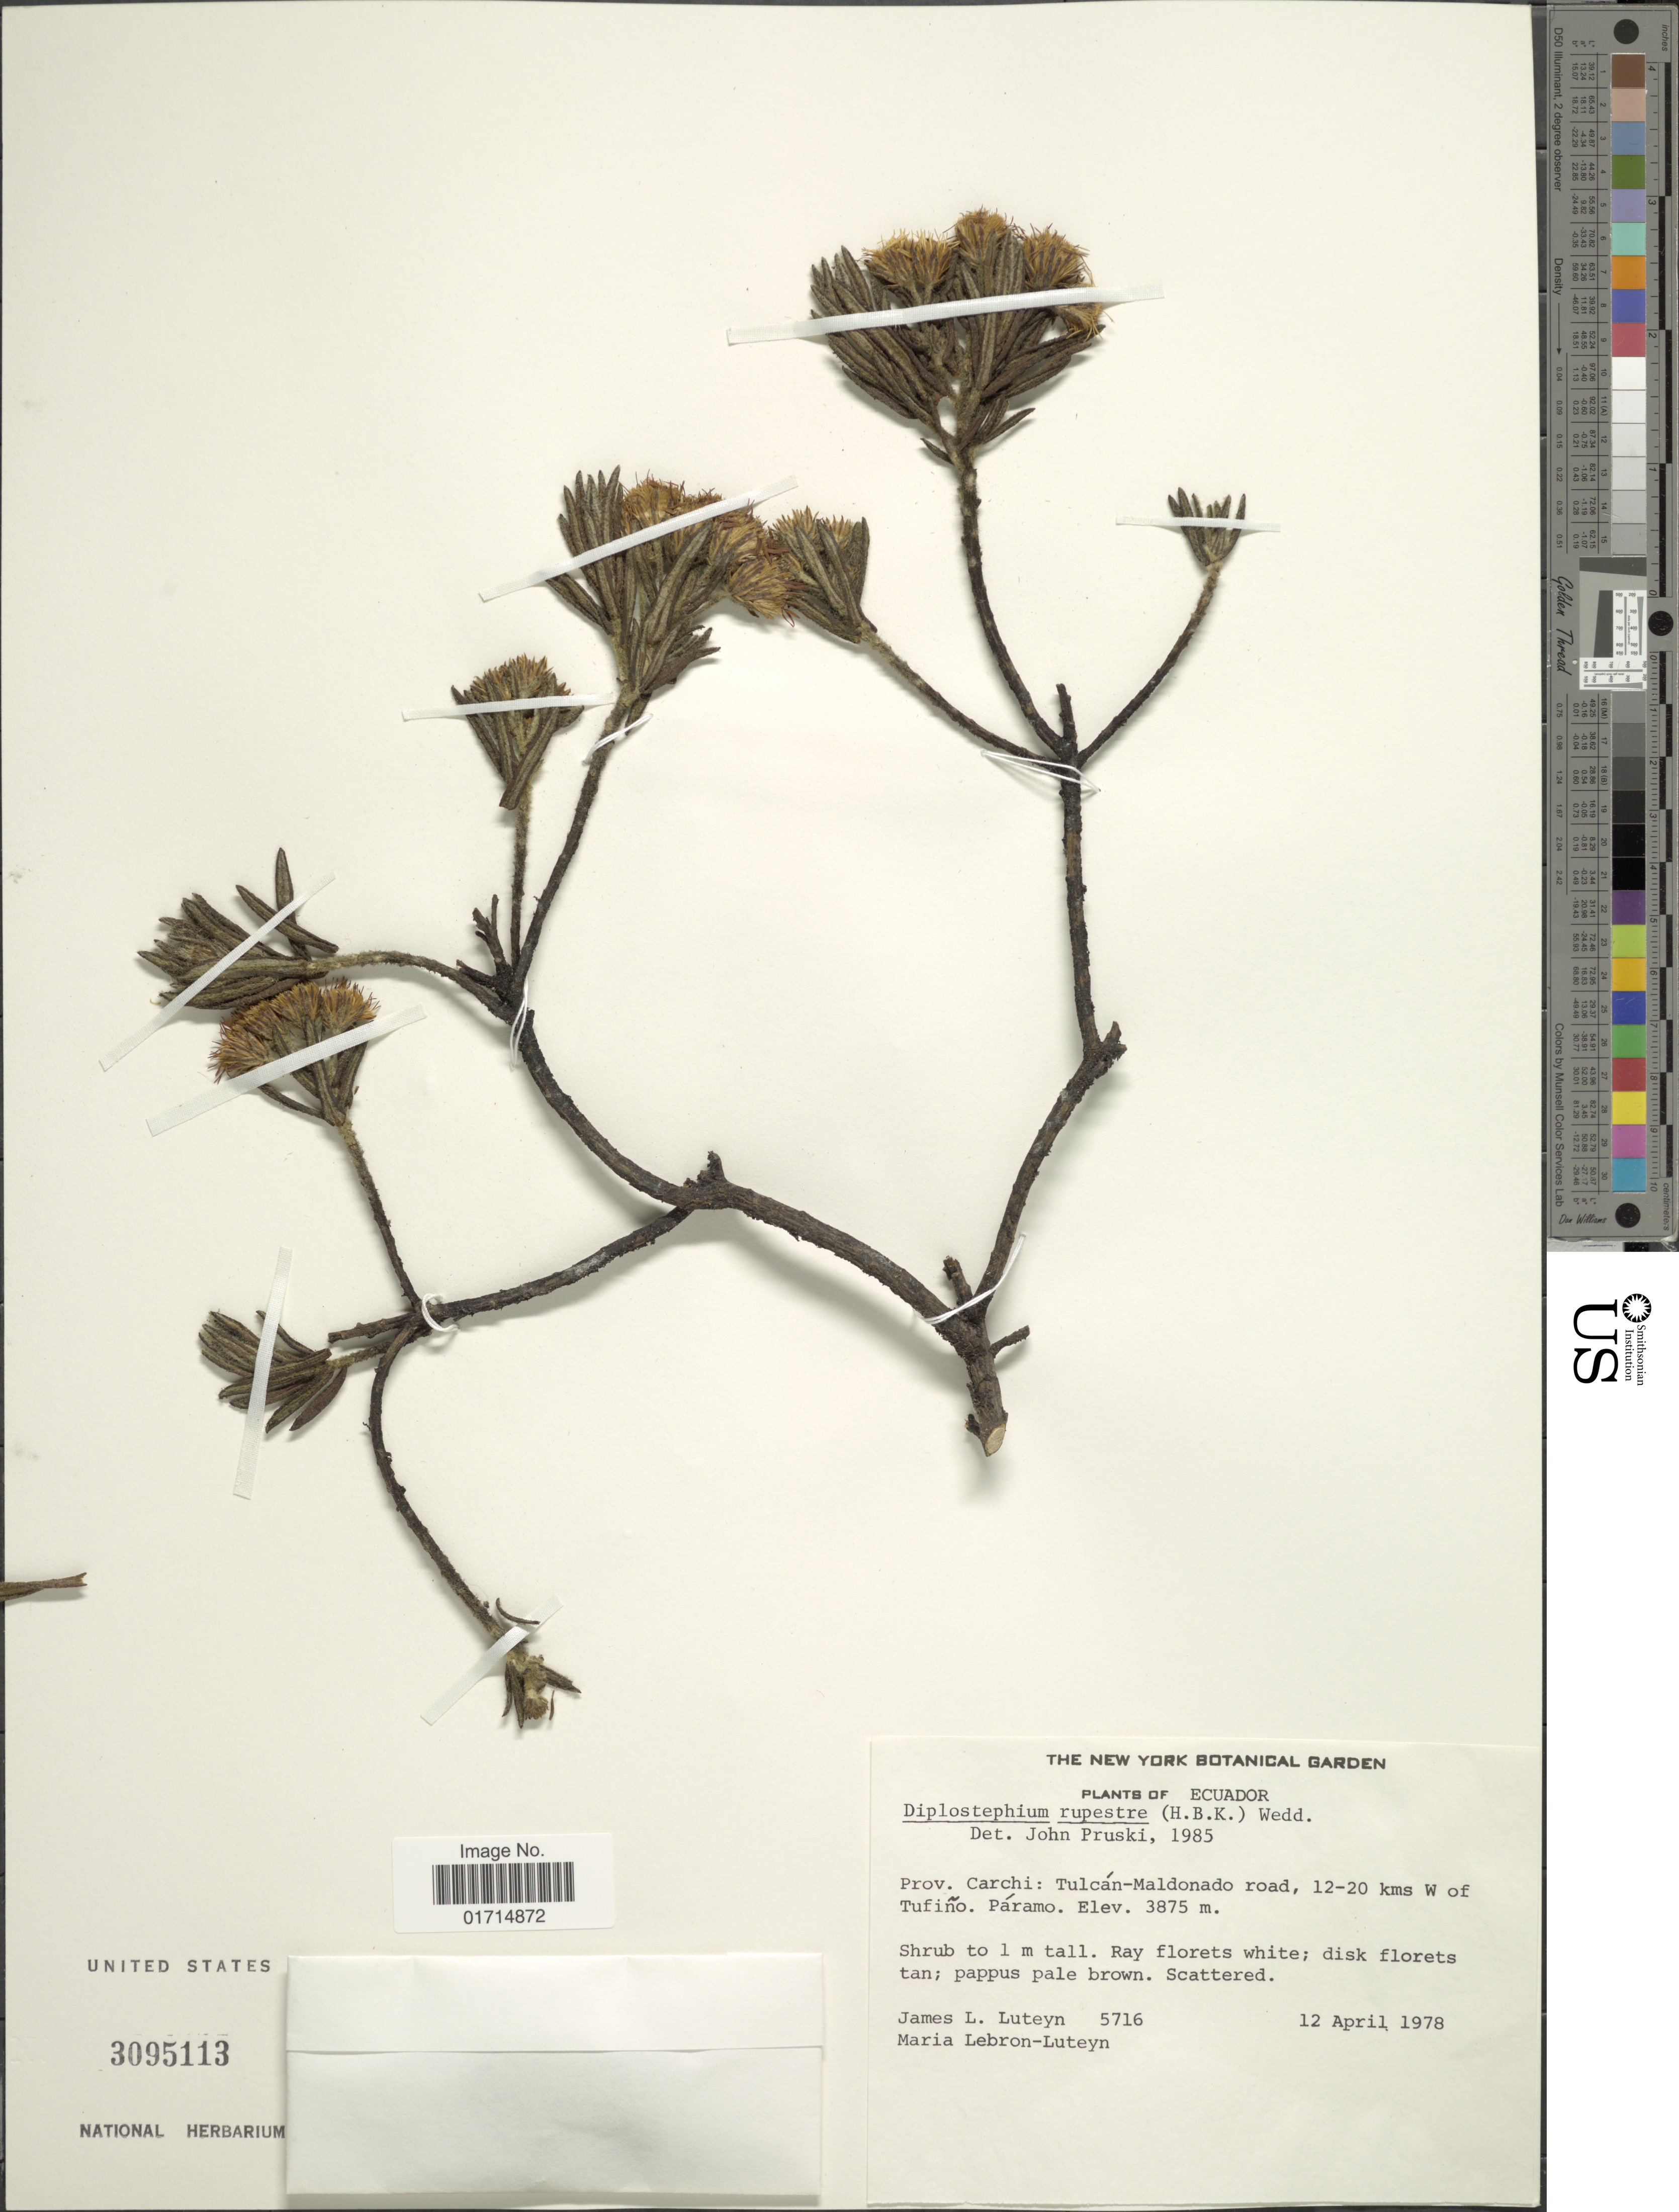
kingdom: Plantae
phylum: Tracheophyta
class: Magnoliopsida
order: Asterales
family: Asteraceae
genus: Diplostephium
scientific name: Diplostephium rupestre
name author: (Kunth) Wedd.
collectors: J. L. Luteyn & M. L. Lebrón-Luteyn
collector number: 5716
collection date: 1978-04-12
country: Ecuador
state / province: Carchi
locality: Ecuador. Prov. Carchi: Tulcan-Maldonado road, 12-20 kms W of Tufiño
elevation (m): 3875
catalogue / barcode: US 3095113